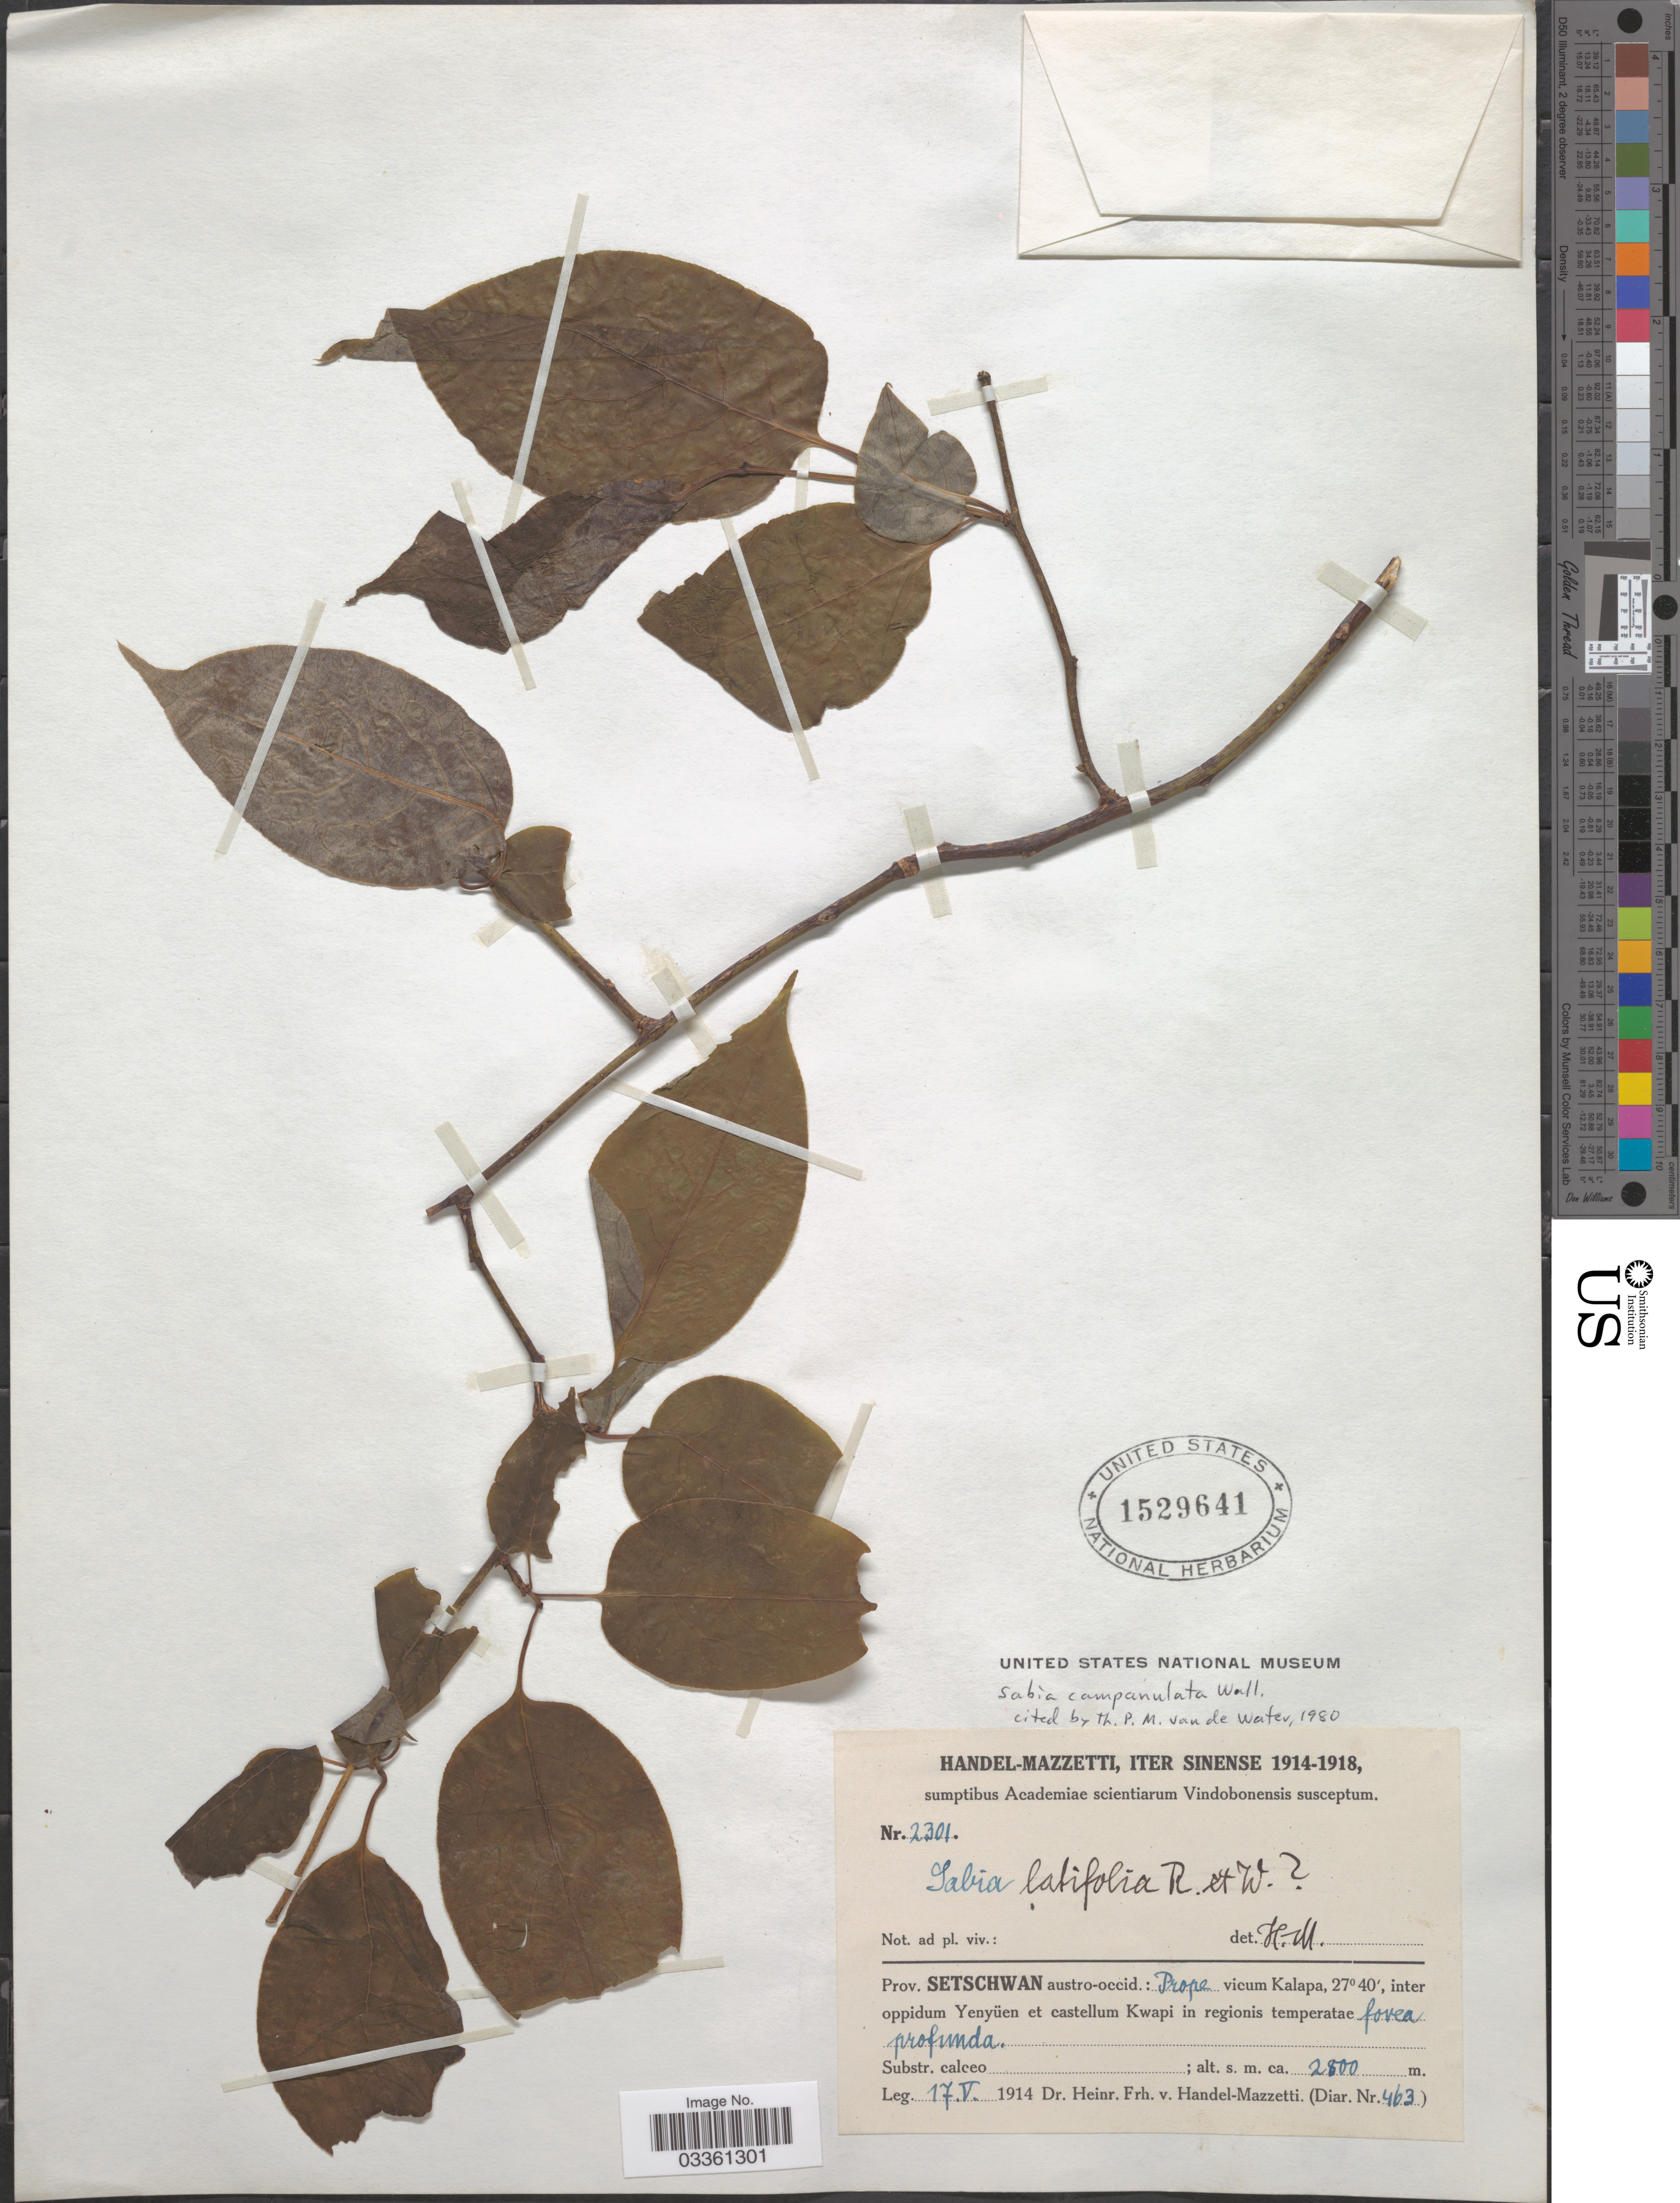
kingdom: Plantae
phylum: Tracheophyta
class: Magnoliopsida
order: Proteales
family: Sabiaceae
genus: Sabia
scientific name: Sabia campanulata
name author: Wall.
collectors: H. Handel-Mazzetti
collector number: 2301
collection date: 1914-05-17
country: China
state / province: Sichuan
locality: Prov. Setchwan austro-occid.: Prope vicum Kalapa, inter oppidum Yanyüen et castellum Kwapi regionis temperatae forea [interpreted] profunda.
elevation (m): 2800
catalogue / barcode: US 1529641